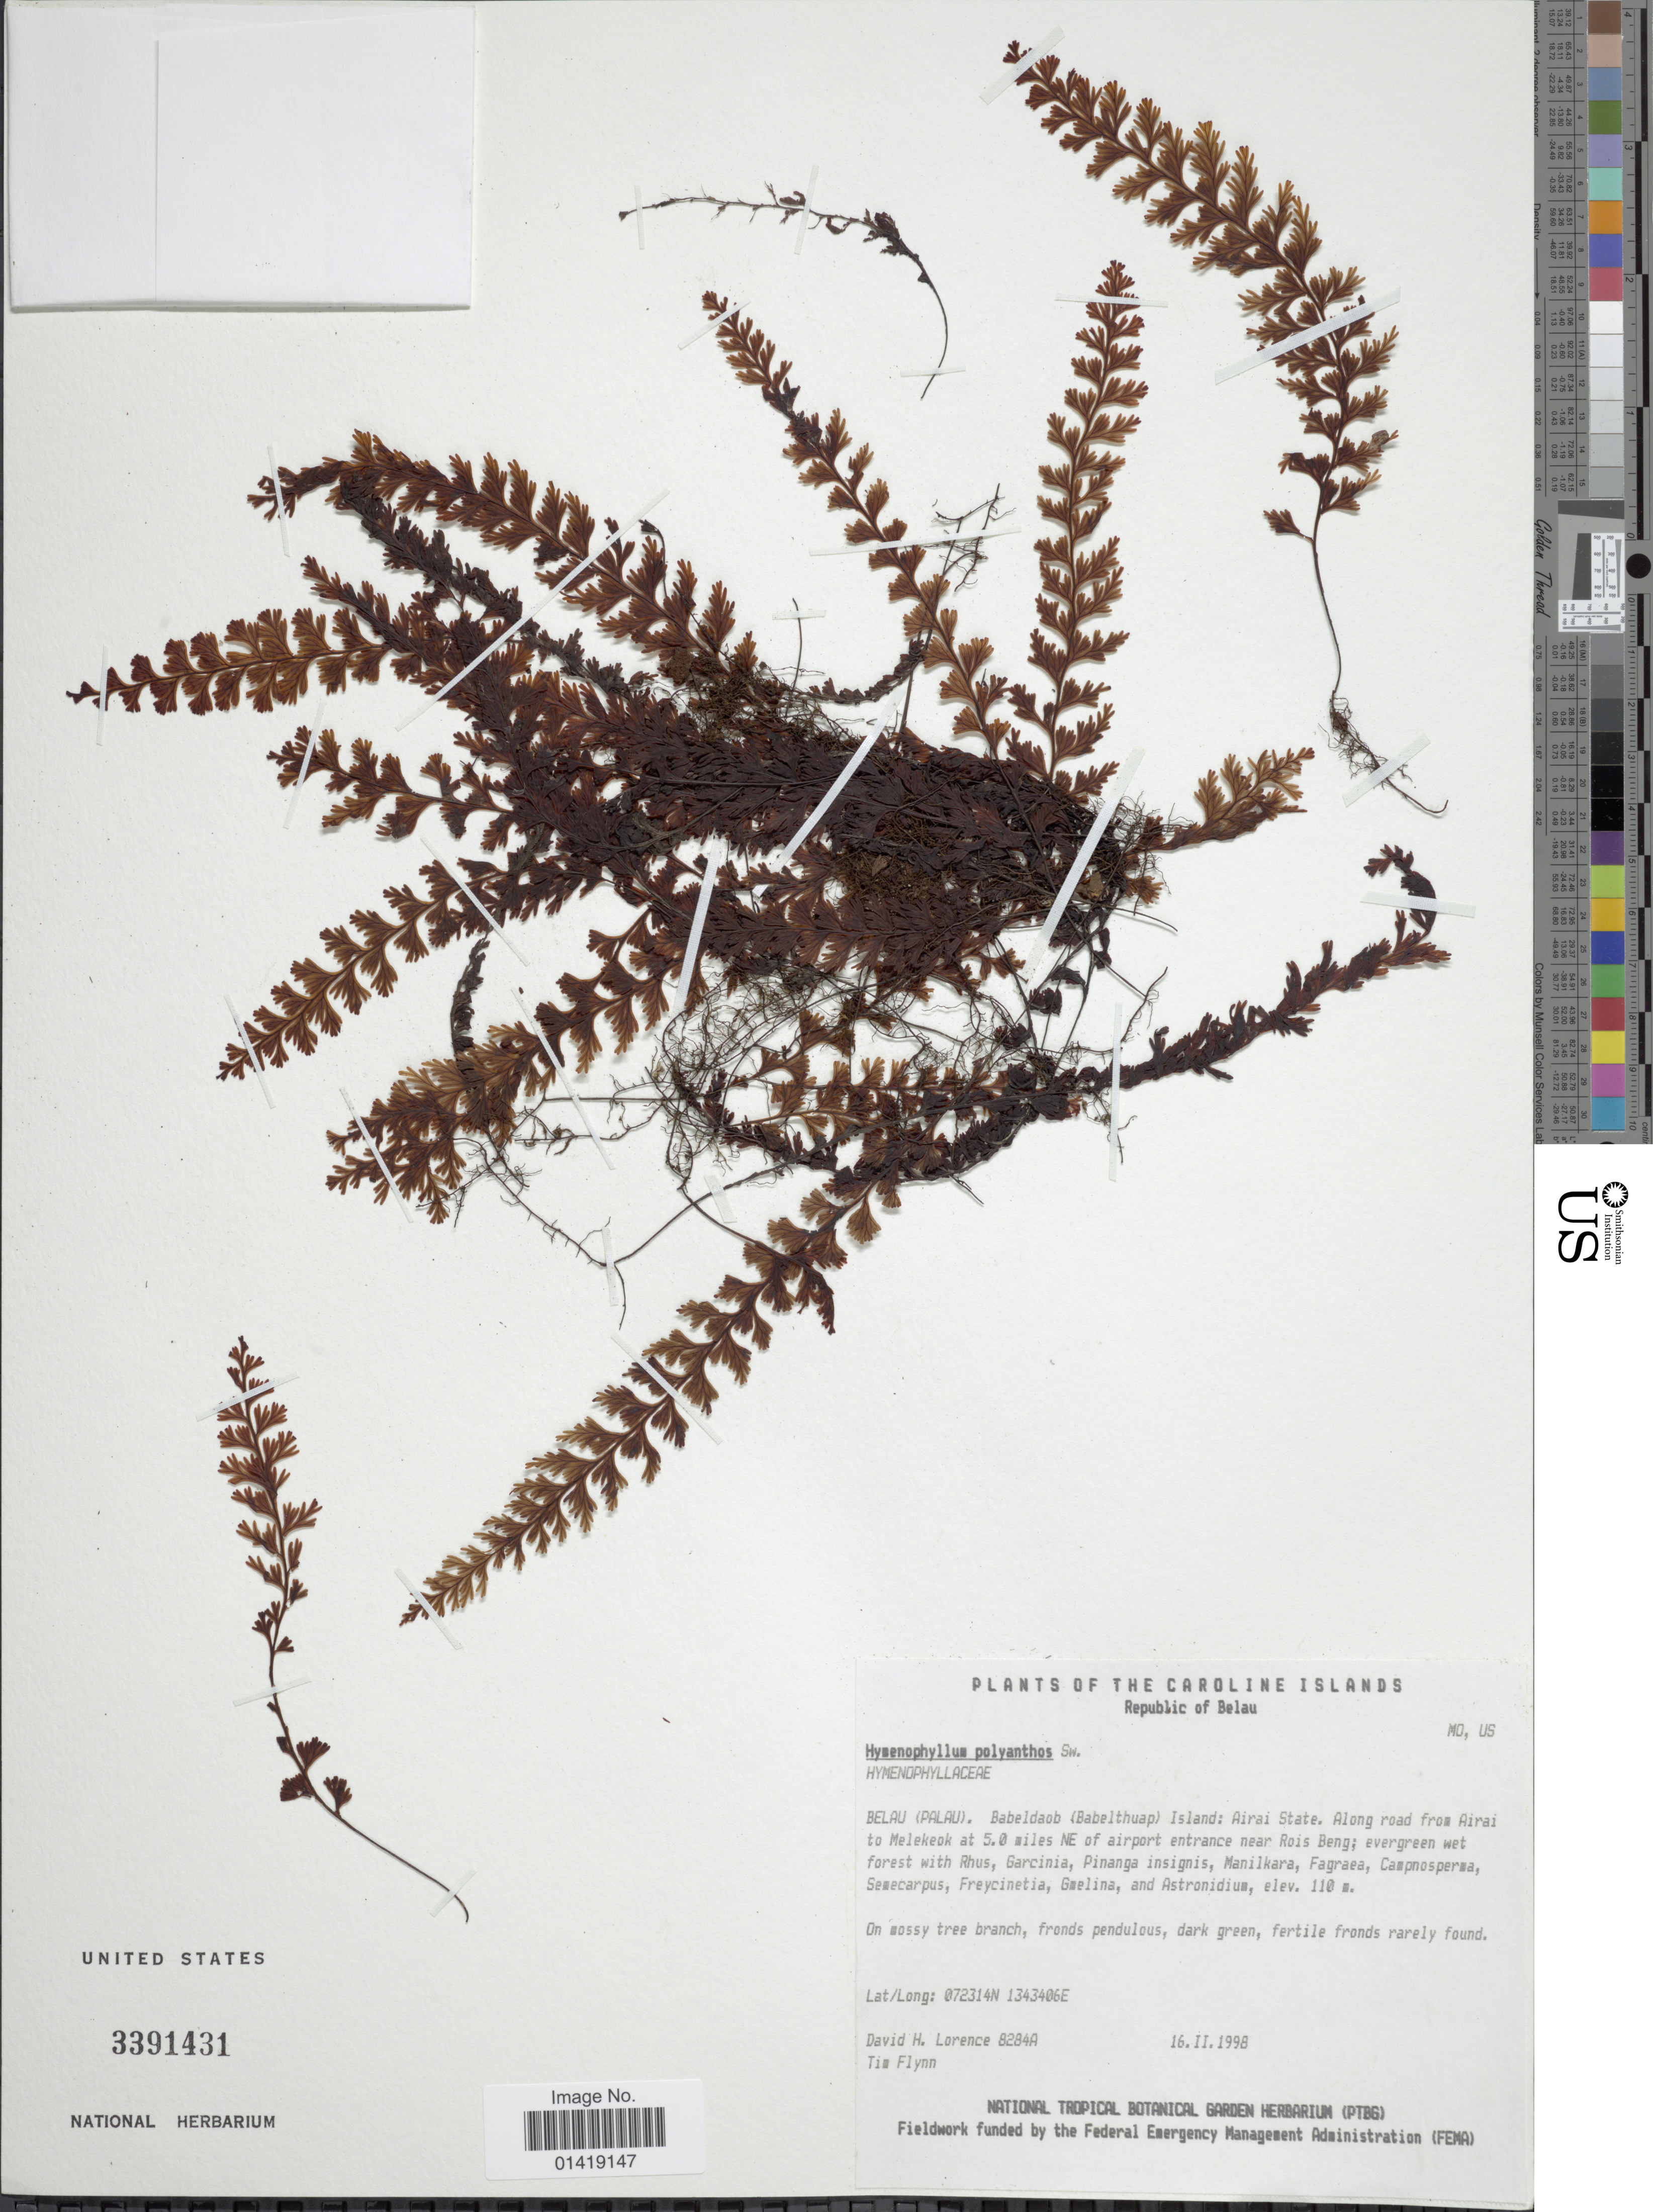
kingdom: Plantae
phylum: Tracheophyta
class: Polypodiopsida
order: Hymenophyllales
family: Hymenophyllaceae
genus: Hymenophyllum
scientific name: Hymenophyllum polyanthos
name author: (Sw.) Sw.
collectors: D. Lorence & T. Flynn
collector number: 8284A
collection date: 1998-02-16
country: Palau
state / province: Airai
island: Babeldaob [Babelthuap]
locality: The Caroline Islands republic of Belau. babeldaob Babelthuap Island: Airai State. Along road from Airai to Melekeok at 5.0miles NE of airport entrance near Rios Beng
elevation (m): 110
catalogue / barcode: US 3391431